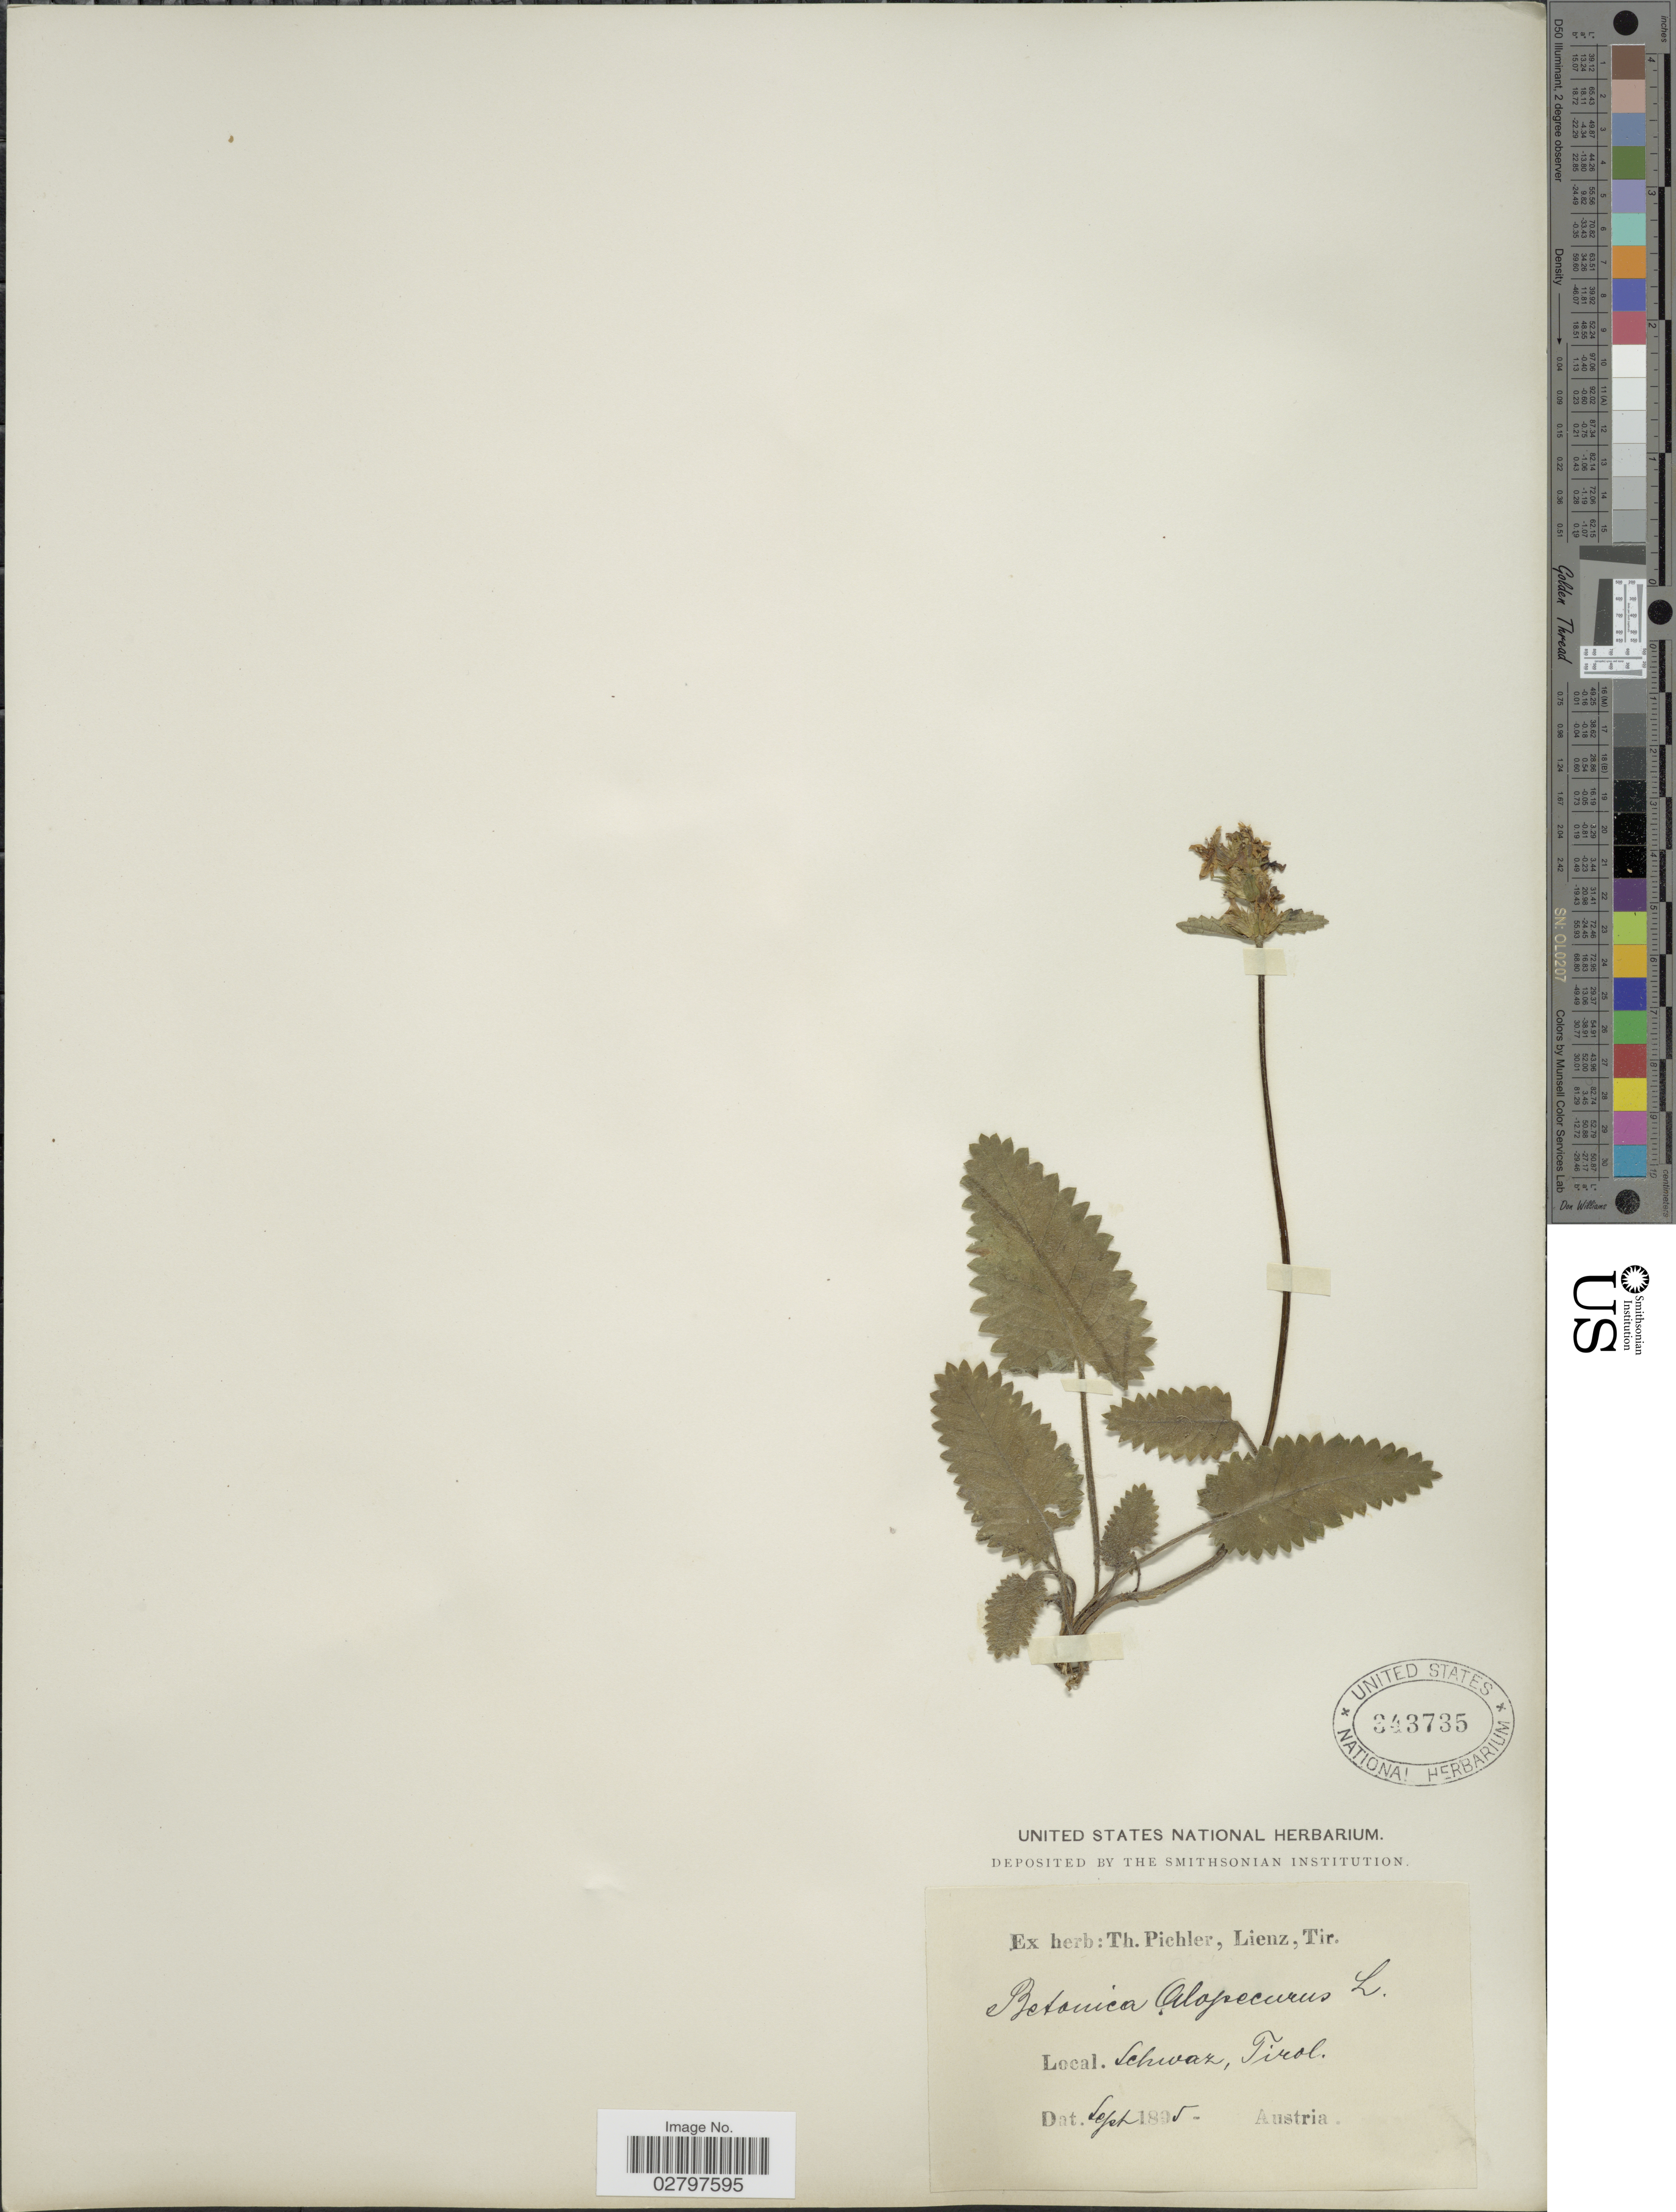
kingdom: Plantae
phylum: Tracheophyta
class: Magnoliopsida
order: Lamiales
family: Lamiaceae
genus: Stachys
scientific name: Stachys alopecuros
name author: (L.) Benth.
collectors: ex herb. T. Pichler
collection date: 1895-09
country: Austria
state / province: Tirol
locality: Schwaz.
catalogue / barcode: US 343735